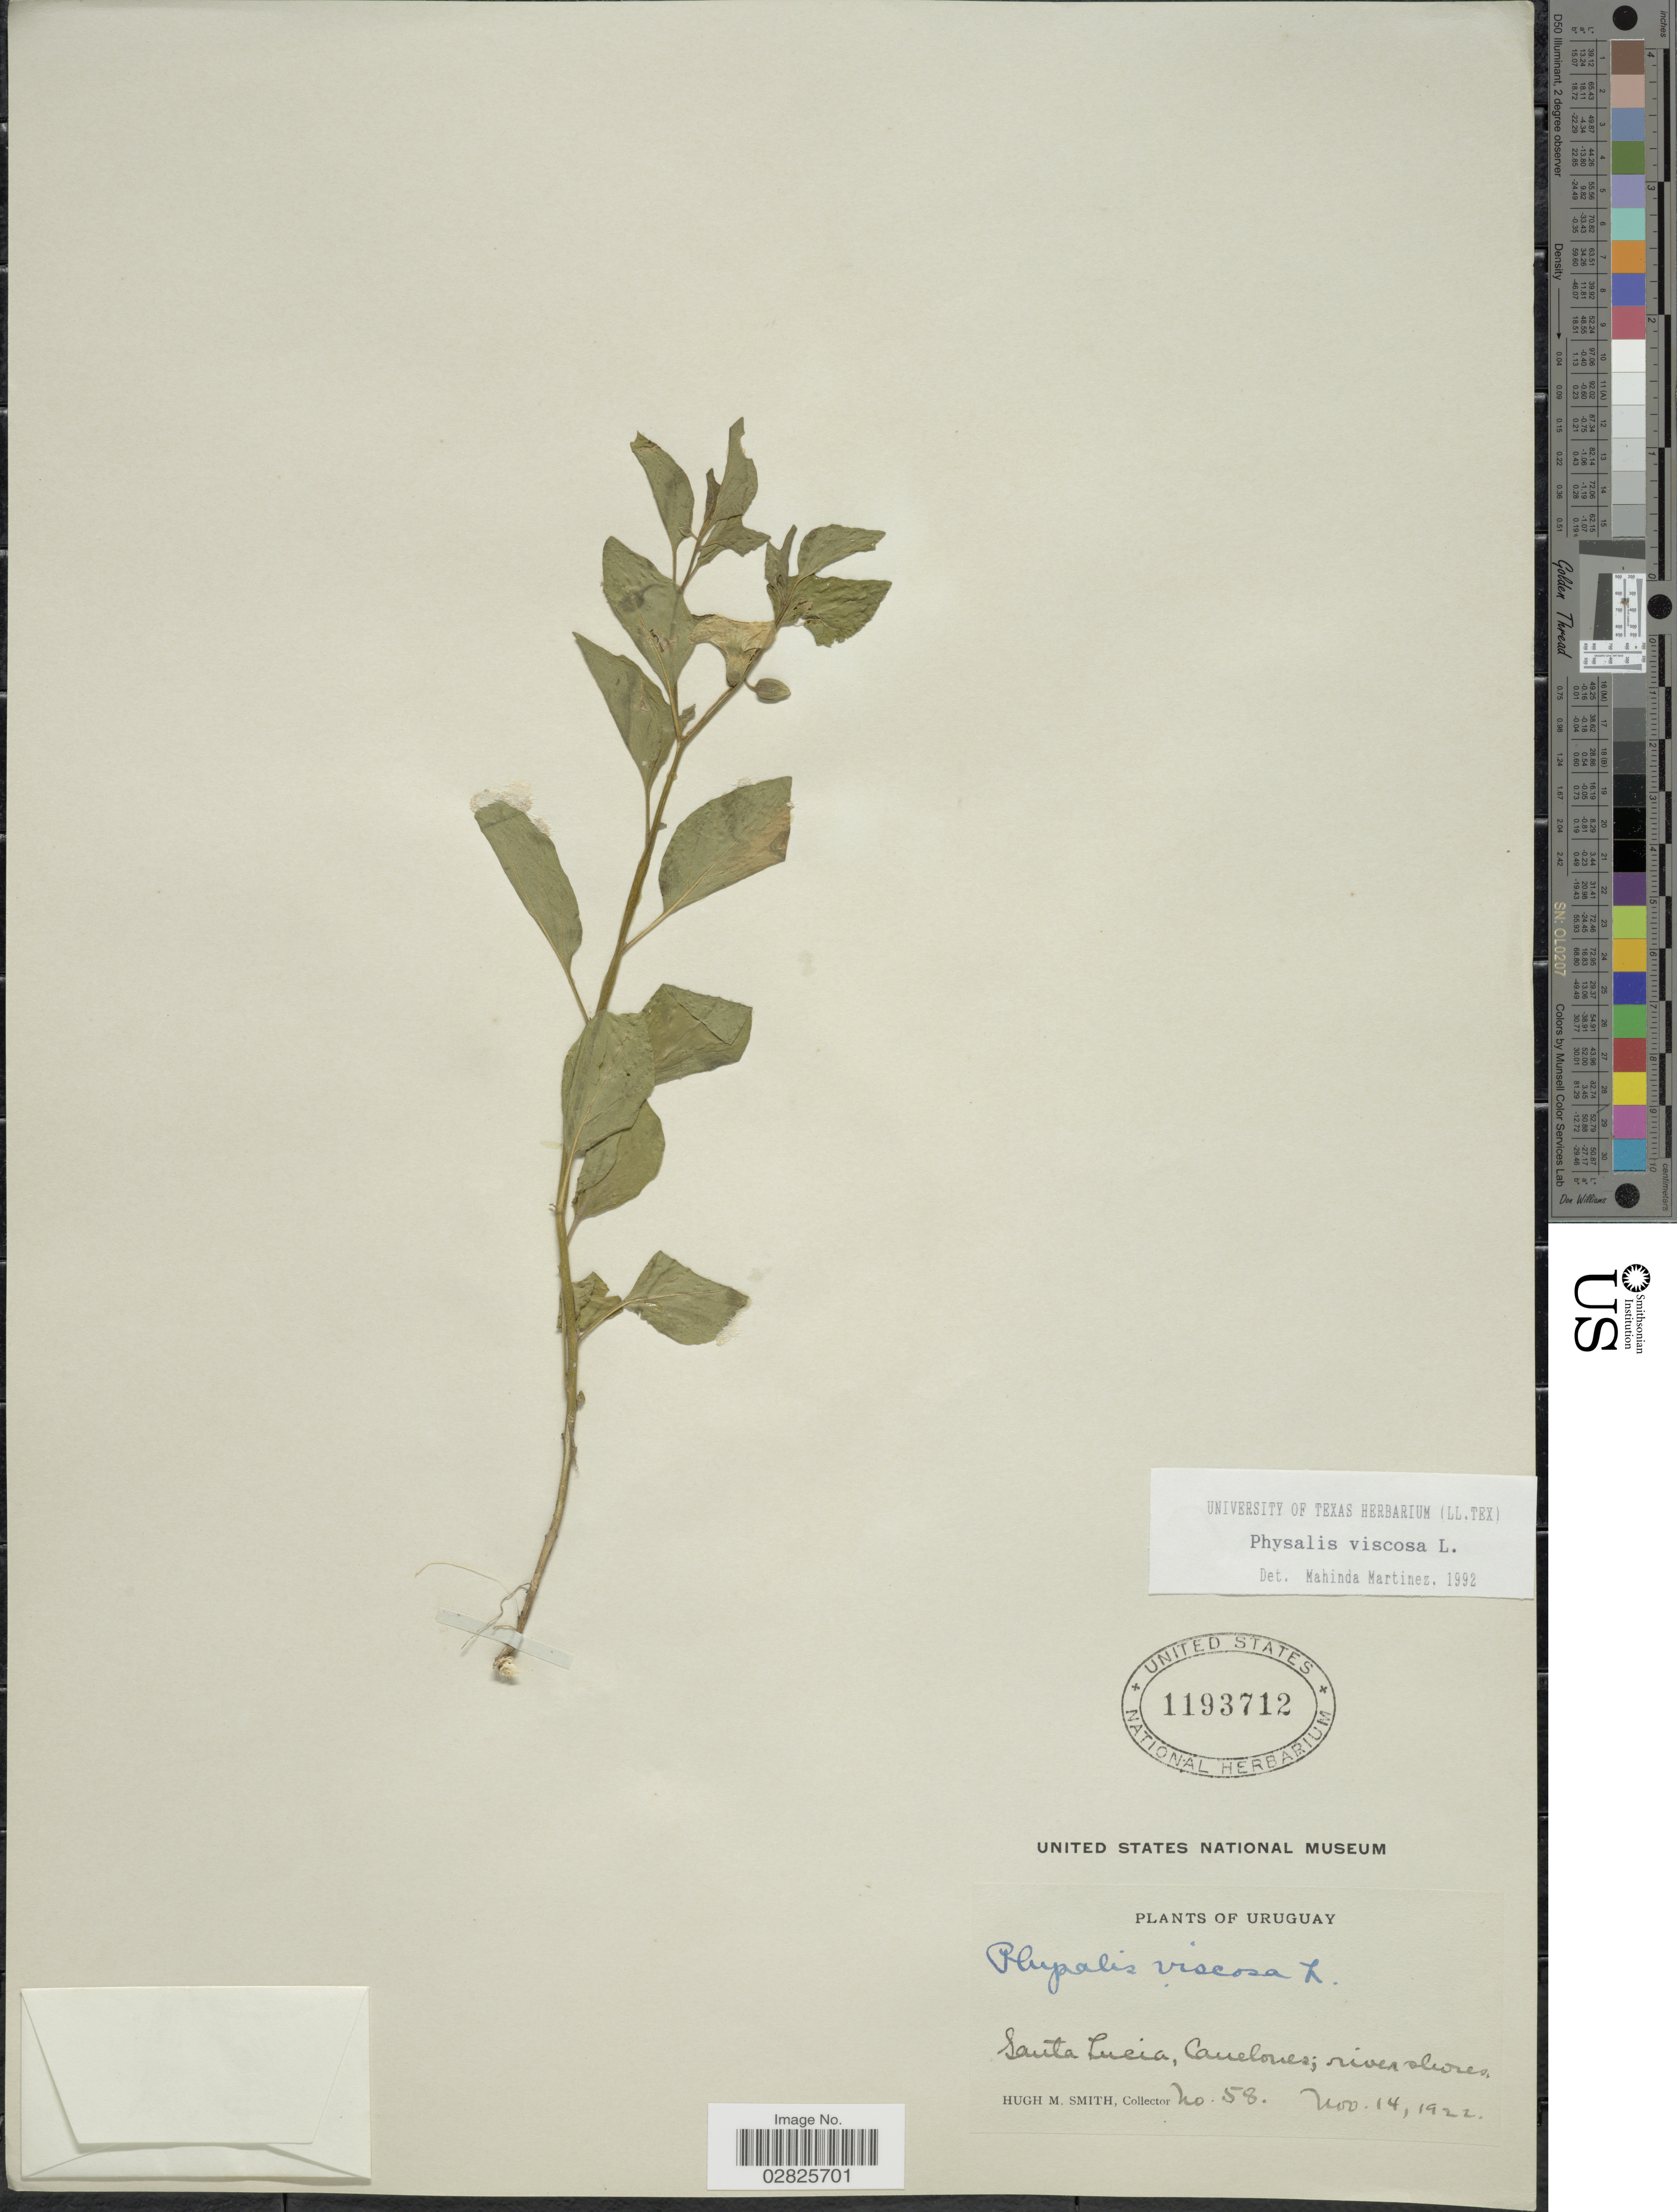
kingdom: Plantae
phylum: Tracheophyta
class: Magnoliopsida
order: Solanales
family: Solanaceae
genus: Physalis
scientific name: Physalis viscosa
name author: L.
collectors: H. M. Smith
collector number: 58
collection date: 1922-11-14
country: Uruguay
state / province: Canelones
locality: Santa Lucia.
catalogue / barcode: US 1193712